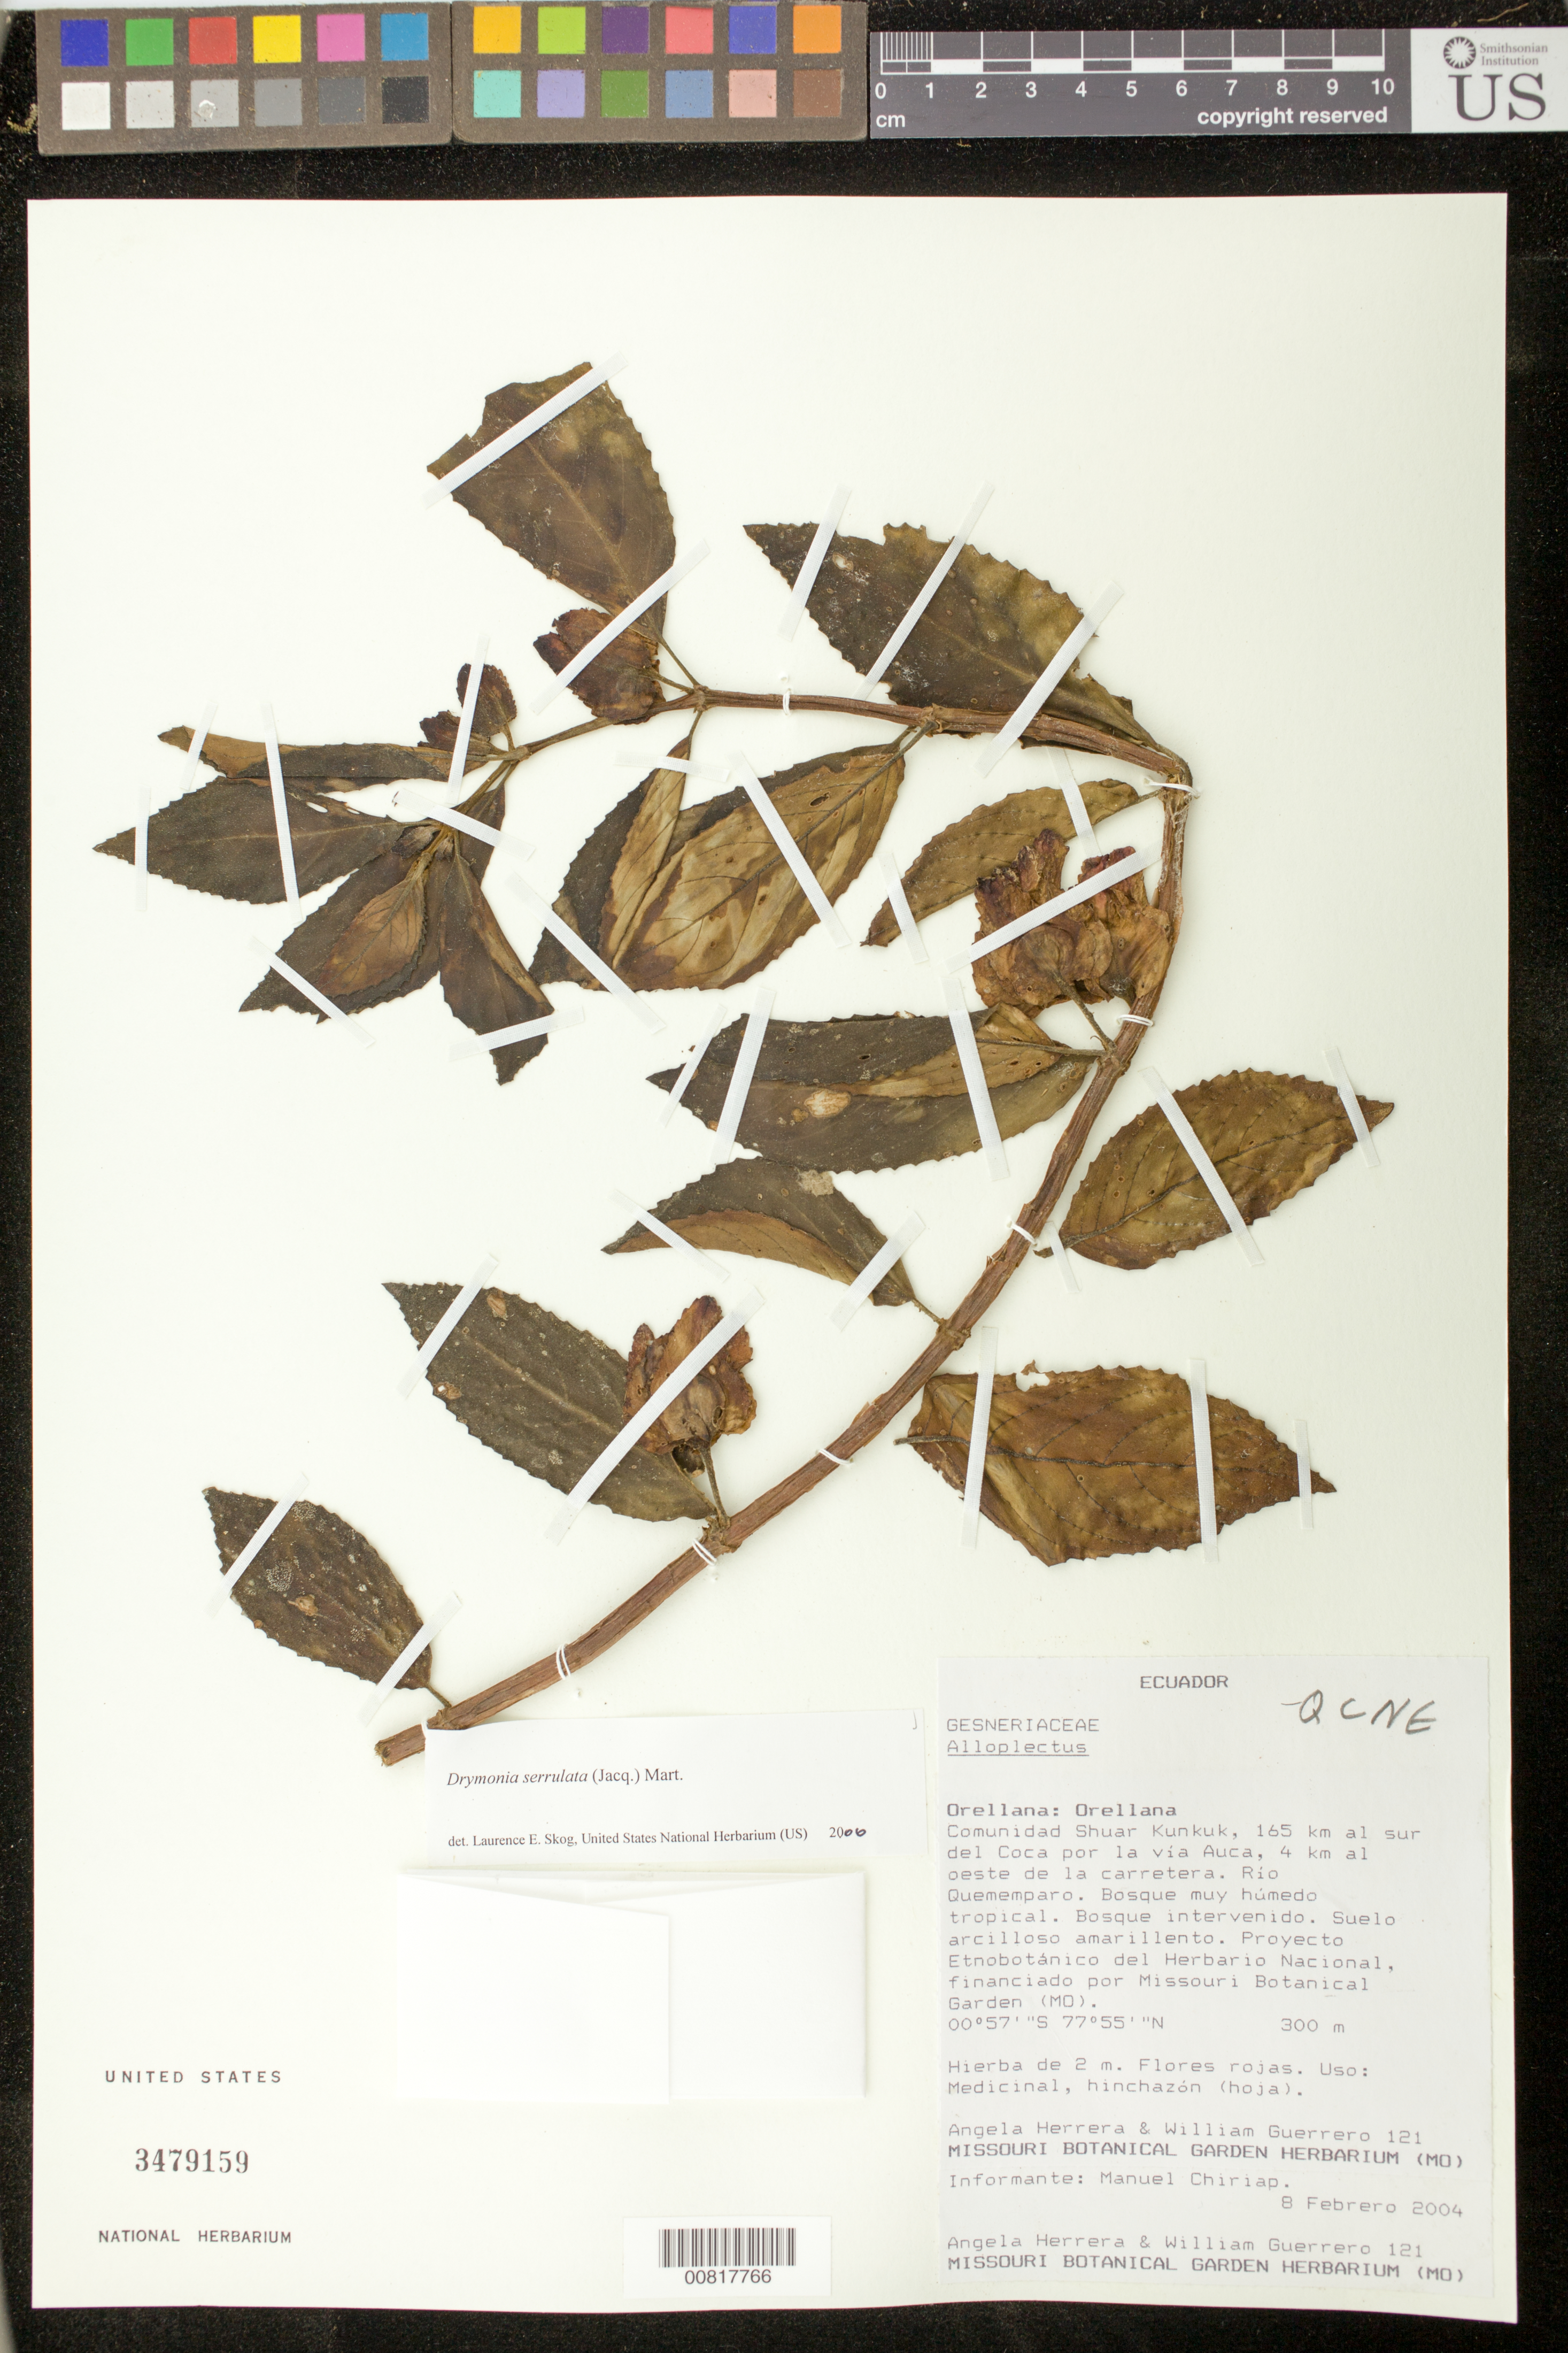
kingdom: Plantae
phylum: Tracheophyta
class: Magnoliopsida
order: Lamiales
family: Gesneriaceae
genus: Drymonia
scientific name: Drymonia serrulata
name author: (Jacq.) Mart.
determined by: Skog, Laurence E.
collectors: A. Herrera & W. Guerrero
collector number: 121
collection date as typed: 08 Feb 2004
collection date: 2004-02-08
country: Ecuador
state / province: Orellana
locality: Orellana: Orellana. Comunidad Shuar Kunkuk, 165 km al sur del Coca por la via Auca, 4 km al oeste de la carretera. Rio Quememparo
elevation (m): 300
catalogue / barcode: US 3479159